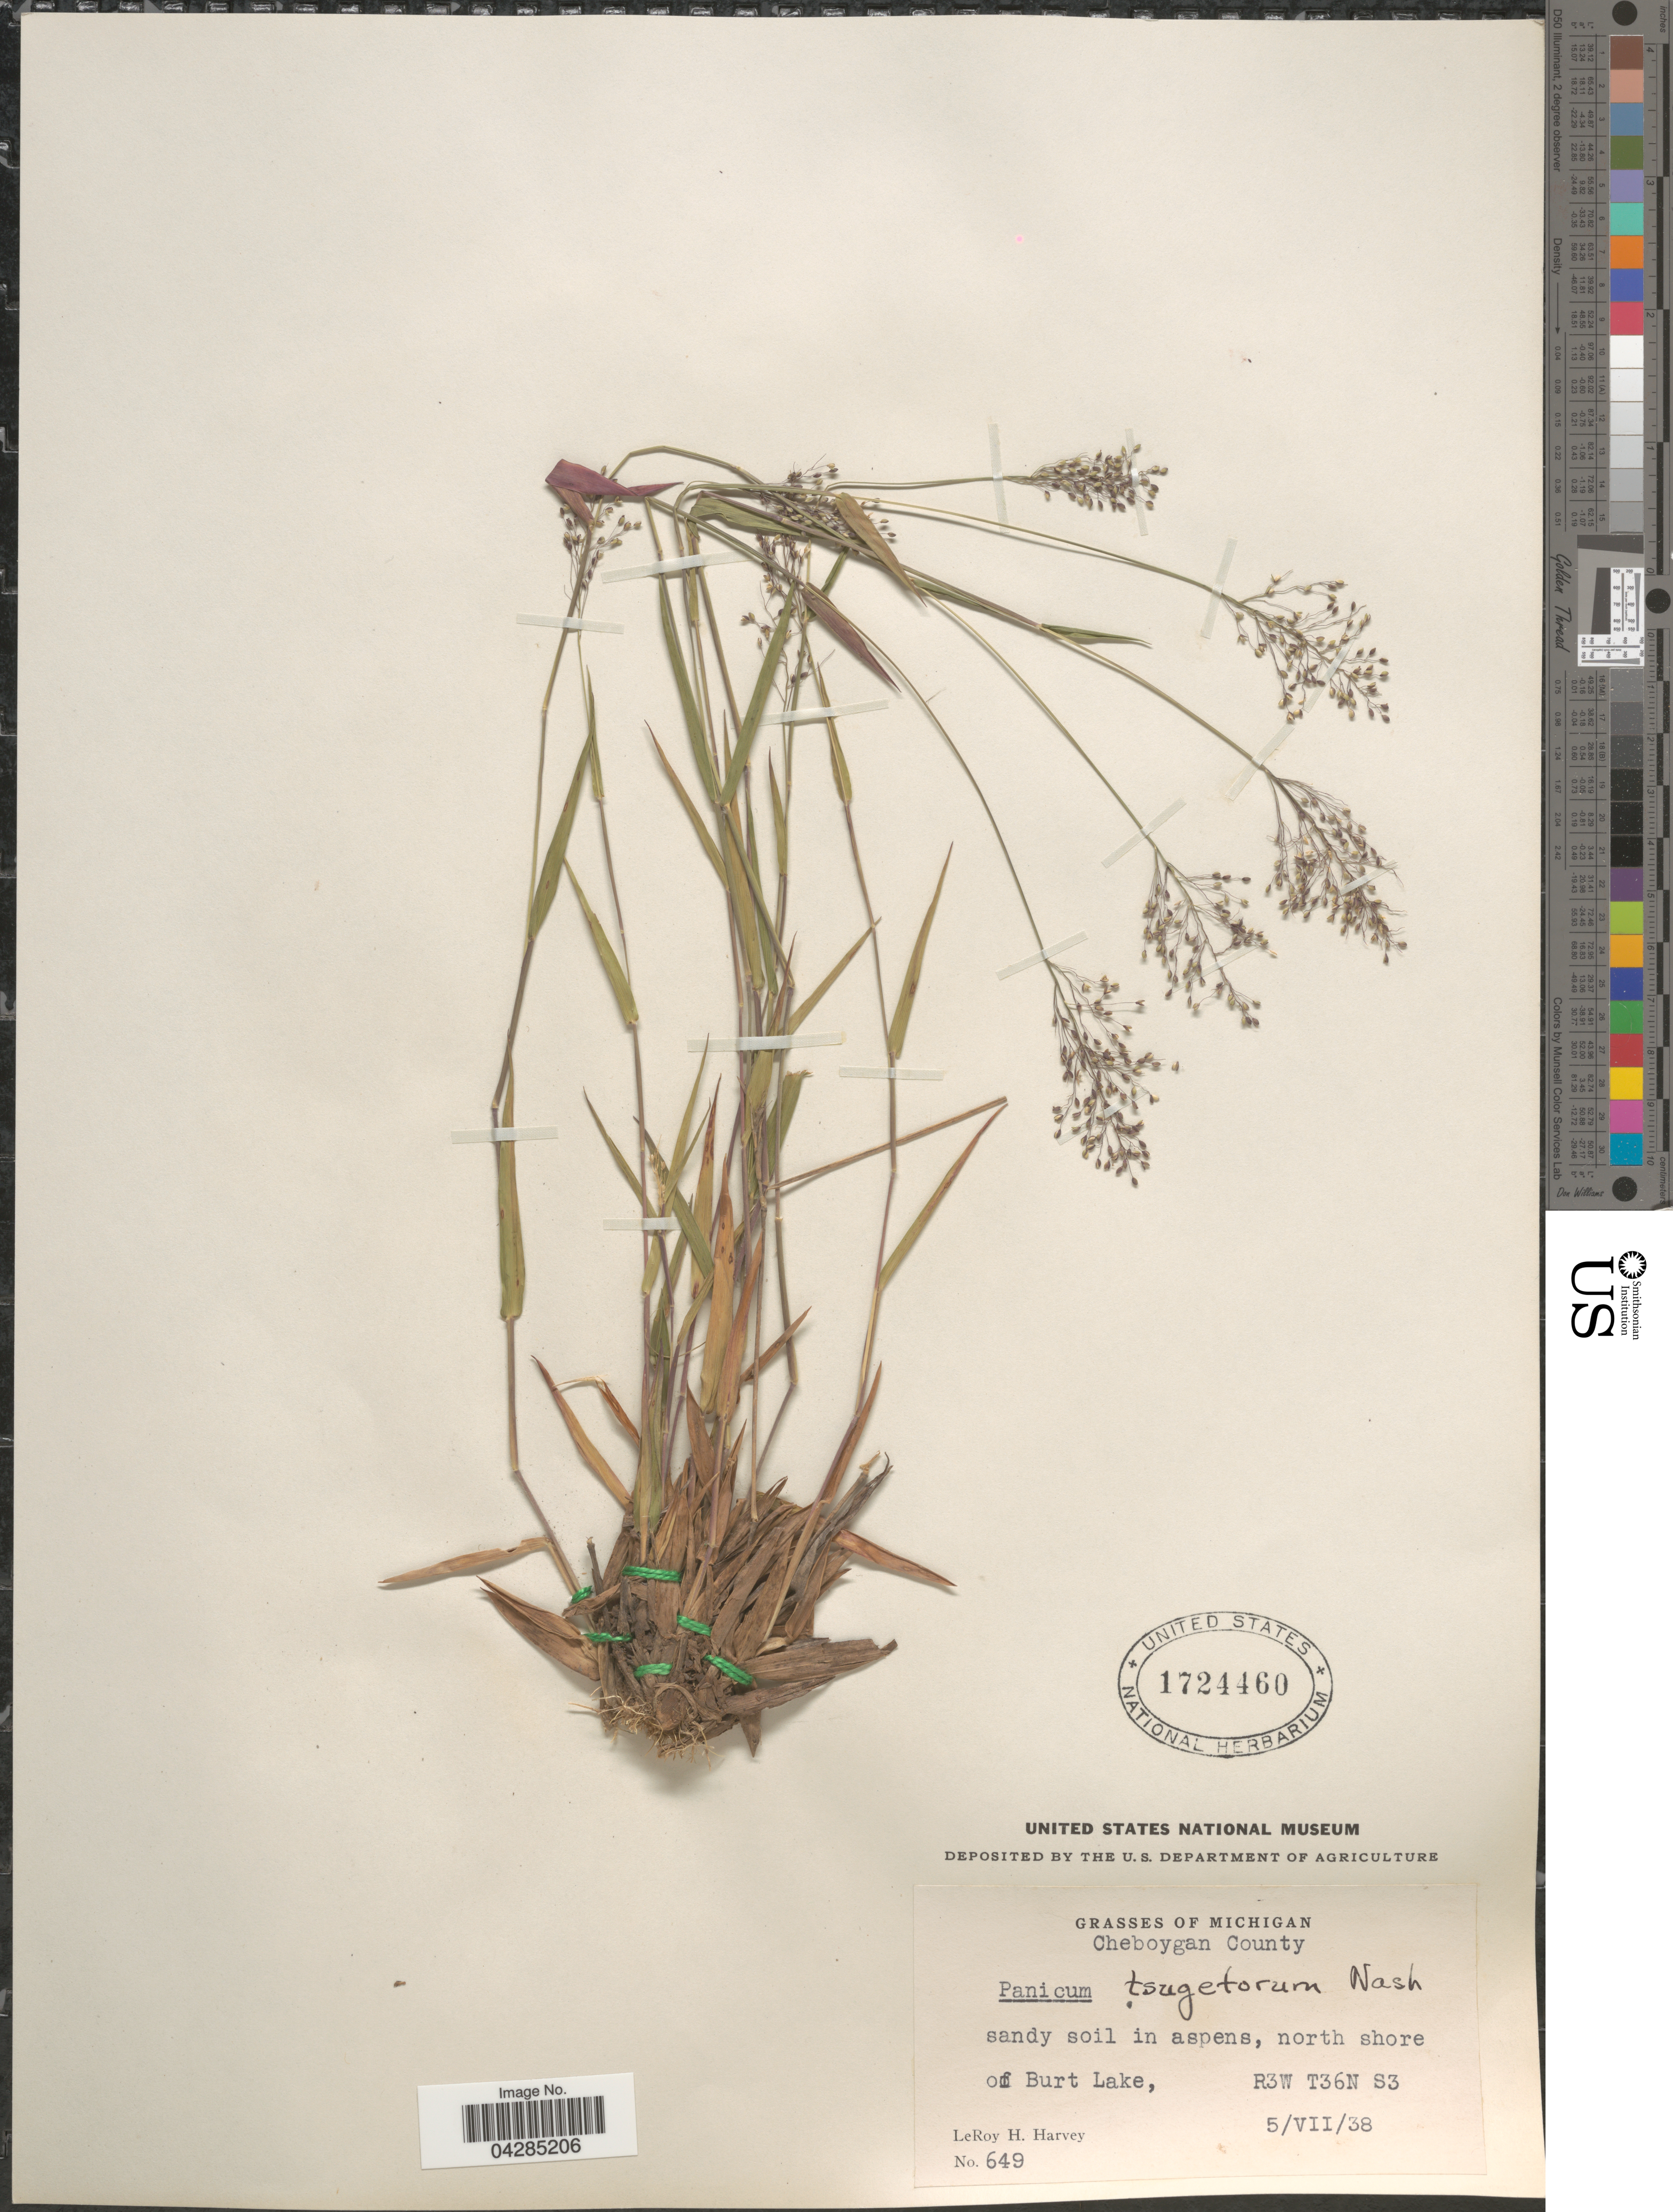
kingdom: Plantae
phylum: Tracheophyta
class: Liliopsida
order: Poales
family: Poaceae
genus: Dichanthelium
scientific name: Dichanthelium portoricense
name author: (Desv. ex Ham.) B.F. Hansen & Wunderlin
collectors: L. H. Harvey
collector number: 649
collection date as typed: Transcribed d/m/y: 5/7/38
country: United States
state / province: Michigan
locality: Cheboygan County. Sandy soil in aspens, north shore of Burt Lake, R3W T36N S3.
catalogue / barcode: US 1724460